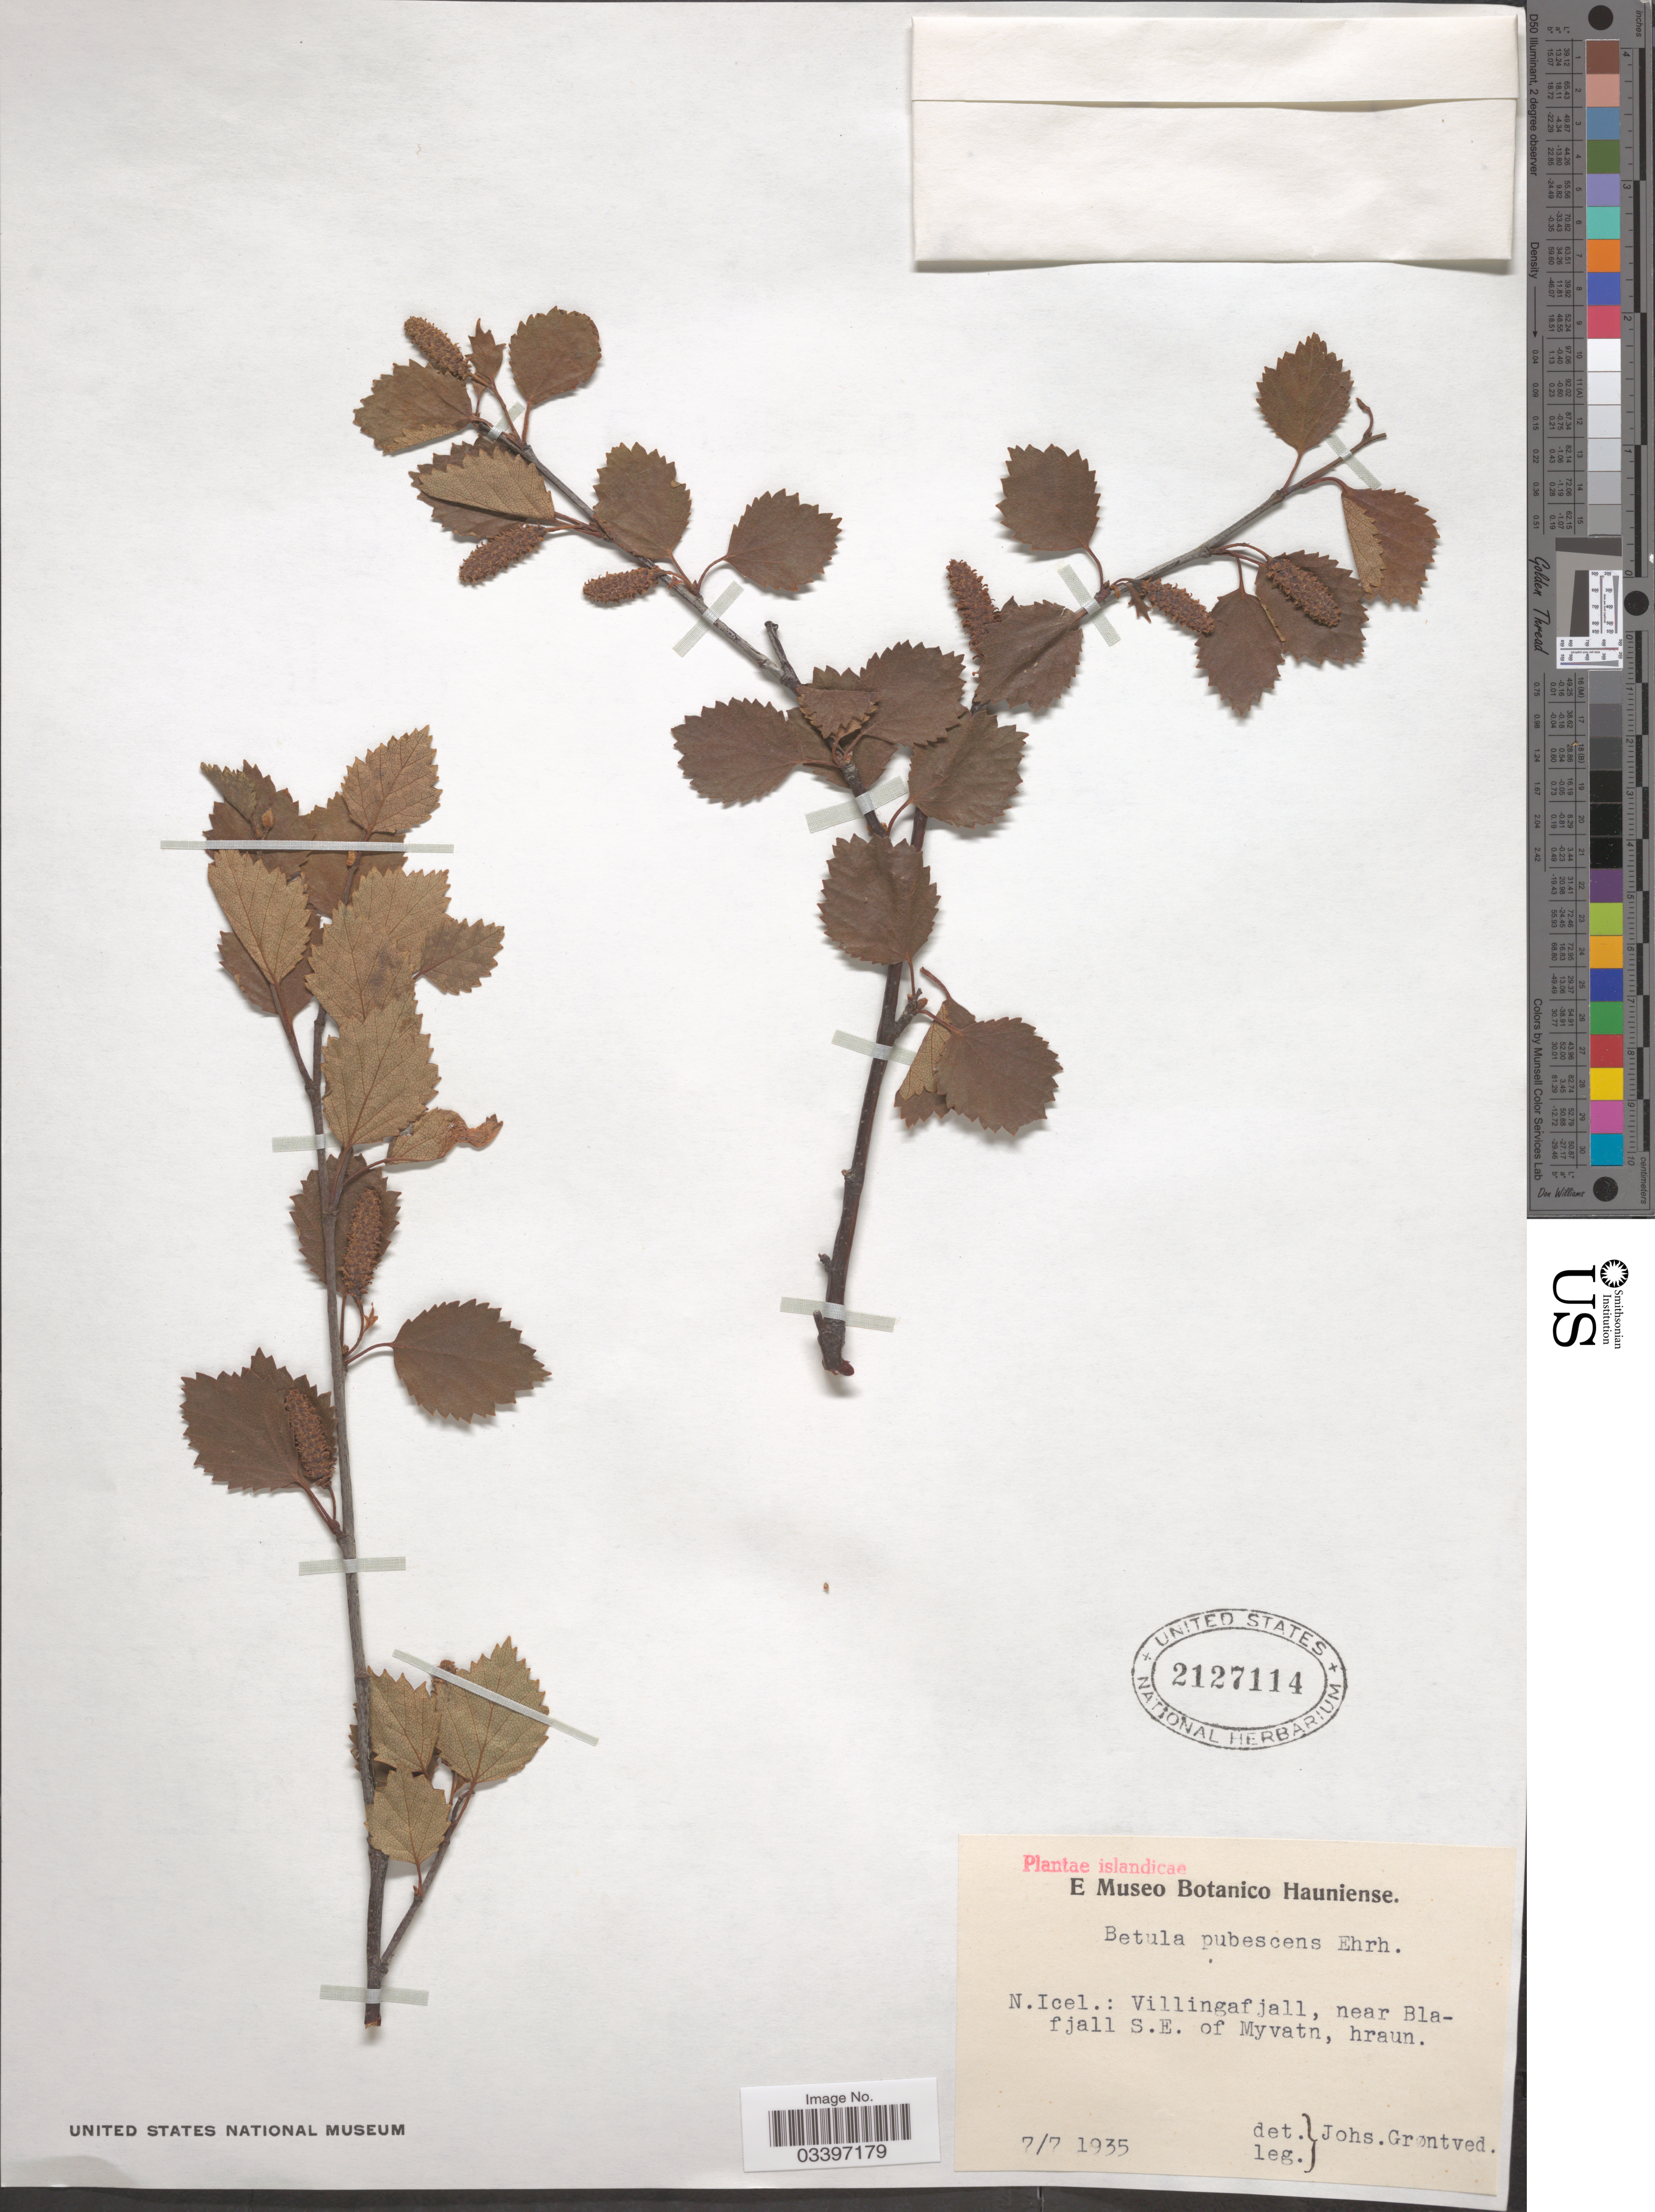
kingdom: Plantae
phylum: Tracheophyta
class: Magnoliopsida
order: Fagales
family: Betulaceae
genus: Betula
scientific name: Betula pubescens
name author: Ehrh.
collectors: J. Grøntved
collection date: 1935-07-07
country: Iceland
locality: N. Icel.: Villingafjall, near Blafjall S.E. of Myvatn, hraun.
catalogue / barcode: US 2127114